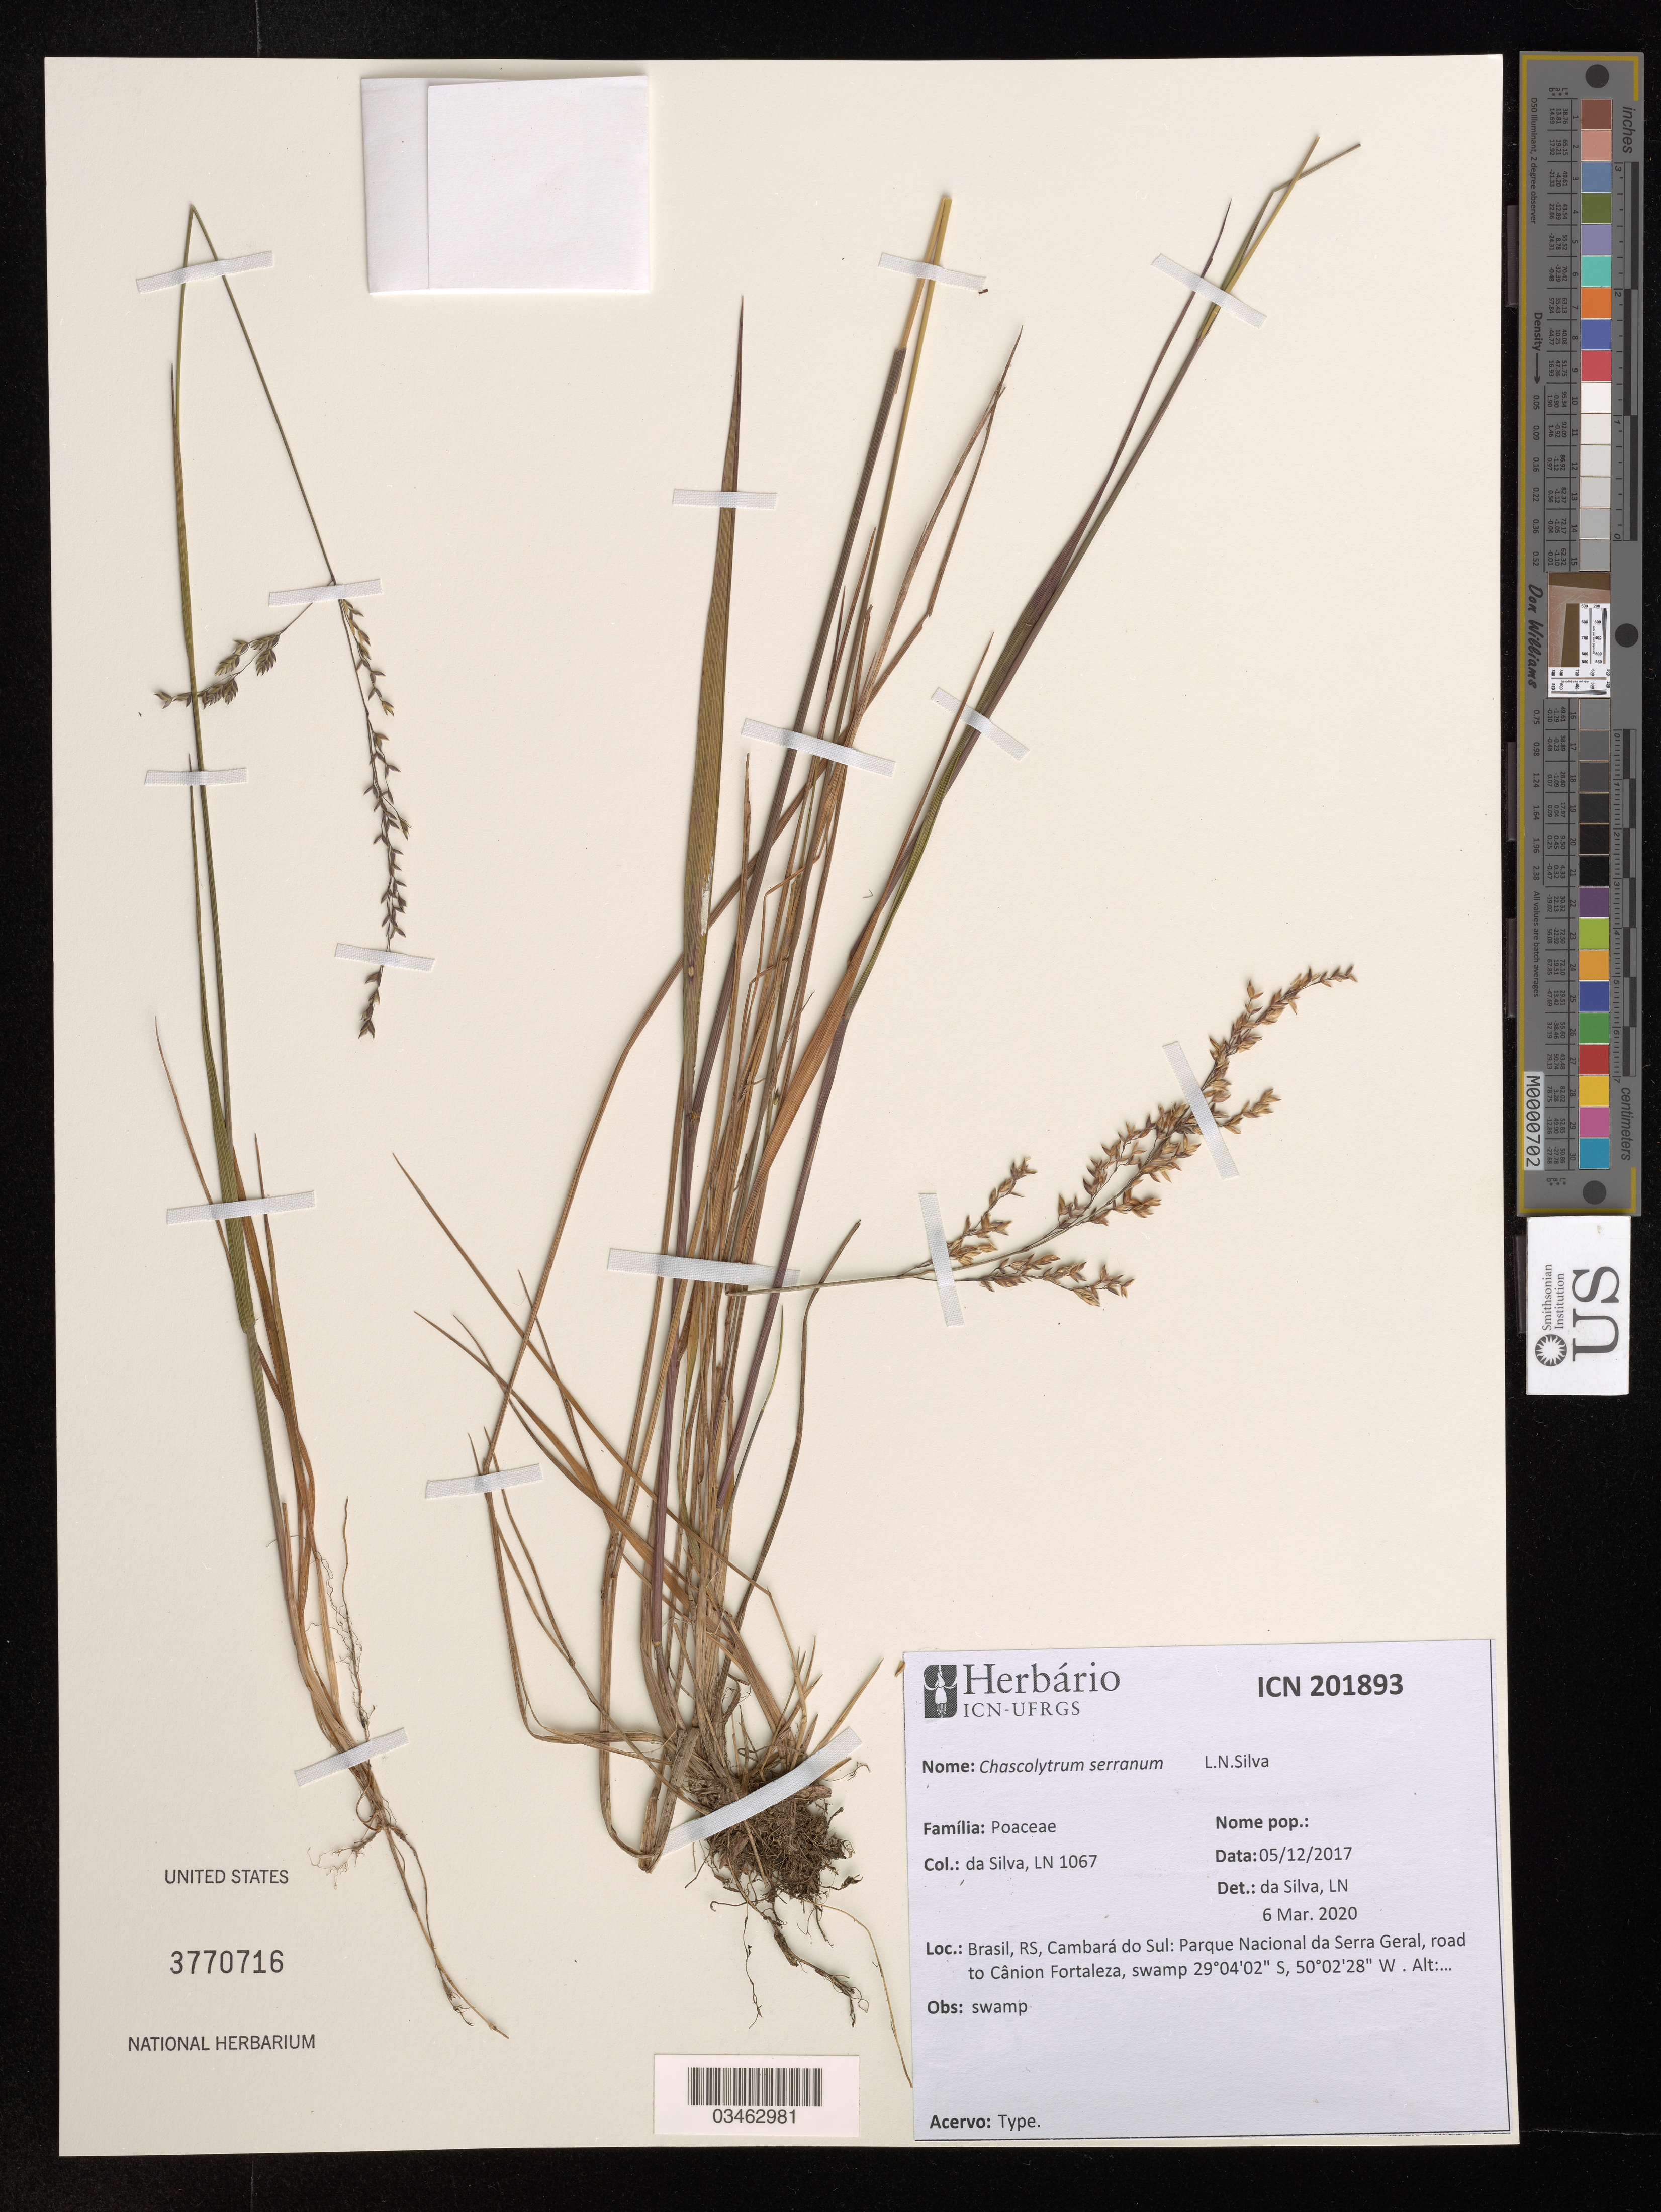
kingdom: Plantae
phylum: Tracheophyta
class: Liliopsida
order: Poales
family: Poaceae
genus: Chascolytrum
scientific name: Chascolytrum serranum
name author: L.N. Silva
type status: Isotype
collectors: L. da Silva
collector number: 1067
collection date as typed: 05/12/2017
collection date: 2017-05-12 or 2017-12-05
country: Brazil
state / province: Rio Grande do Sul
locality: Cambará do Sul: Parque Nacional da Serra Geral, road to Canion Fortaleza, swamp.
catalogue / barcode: US 3770716